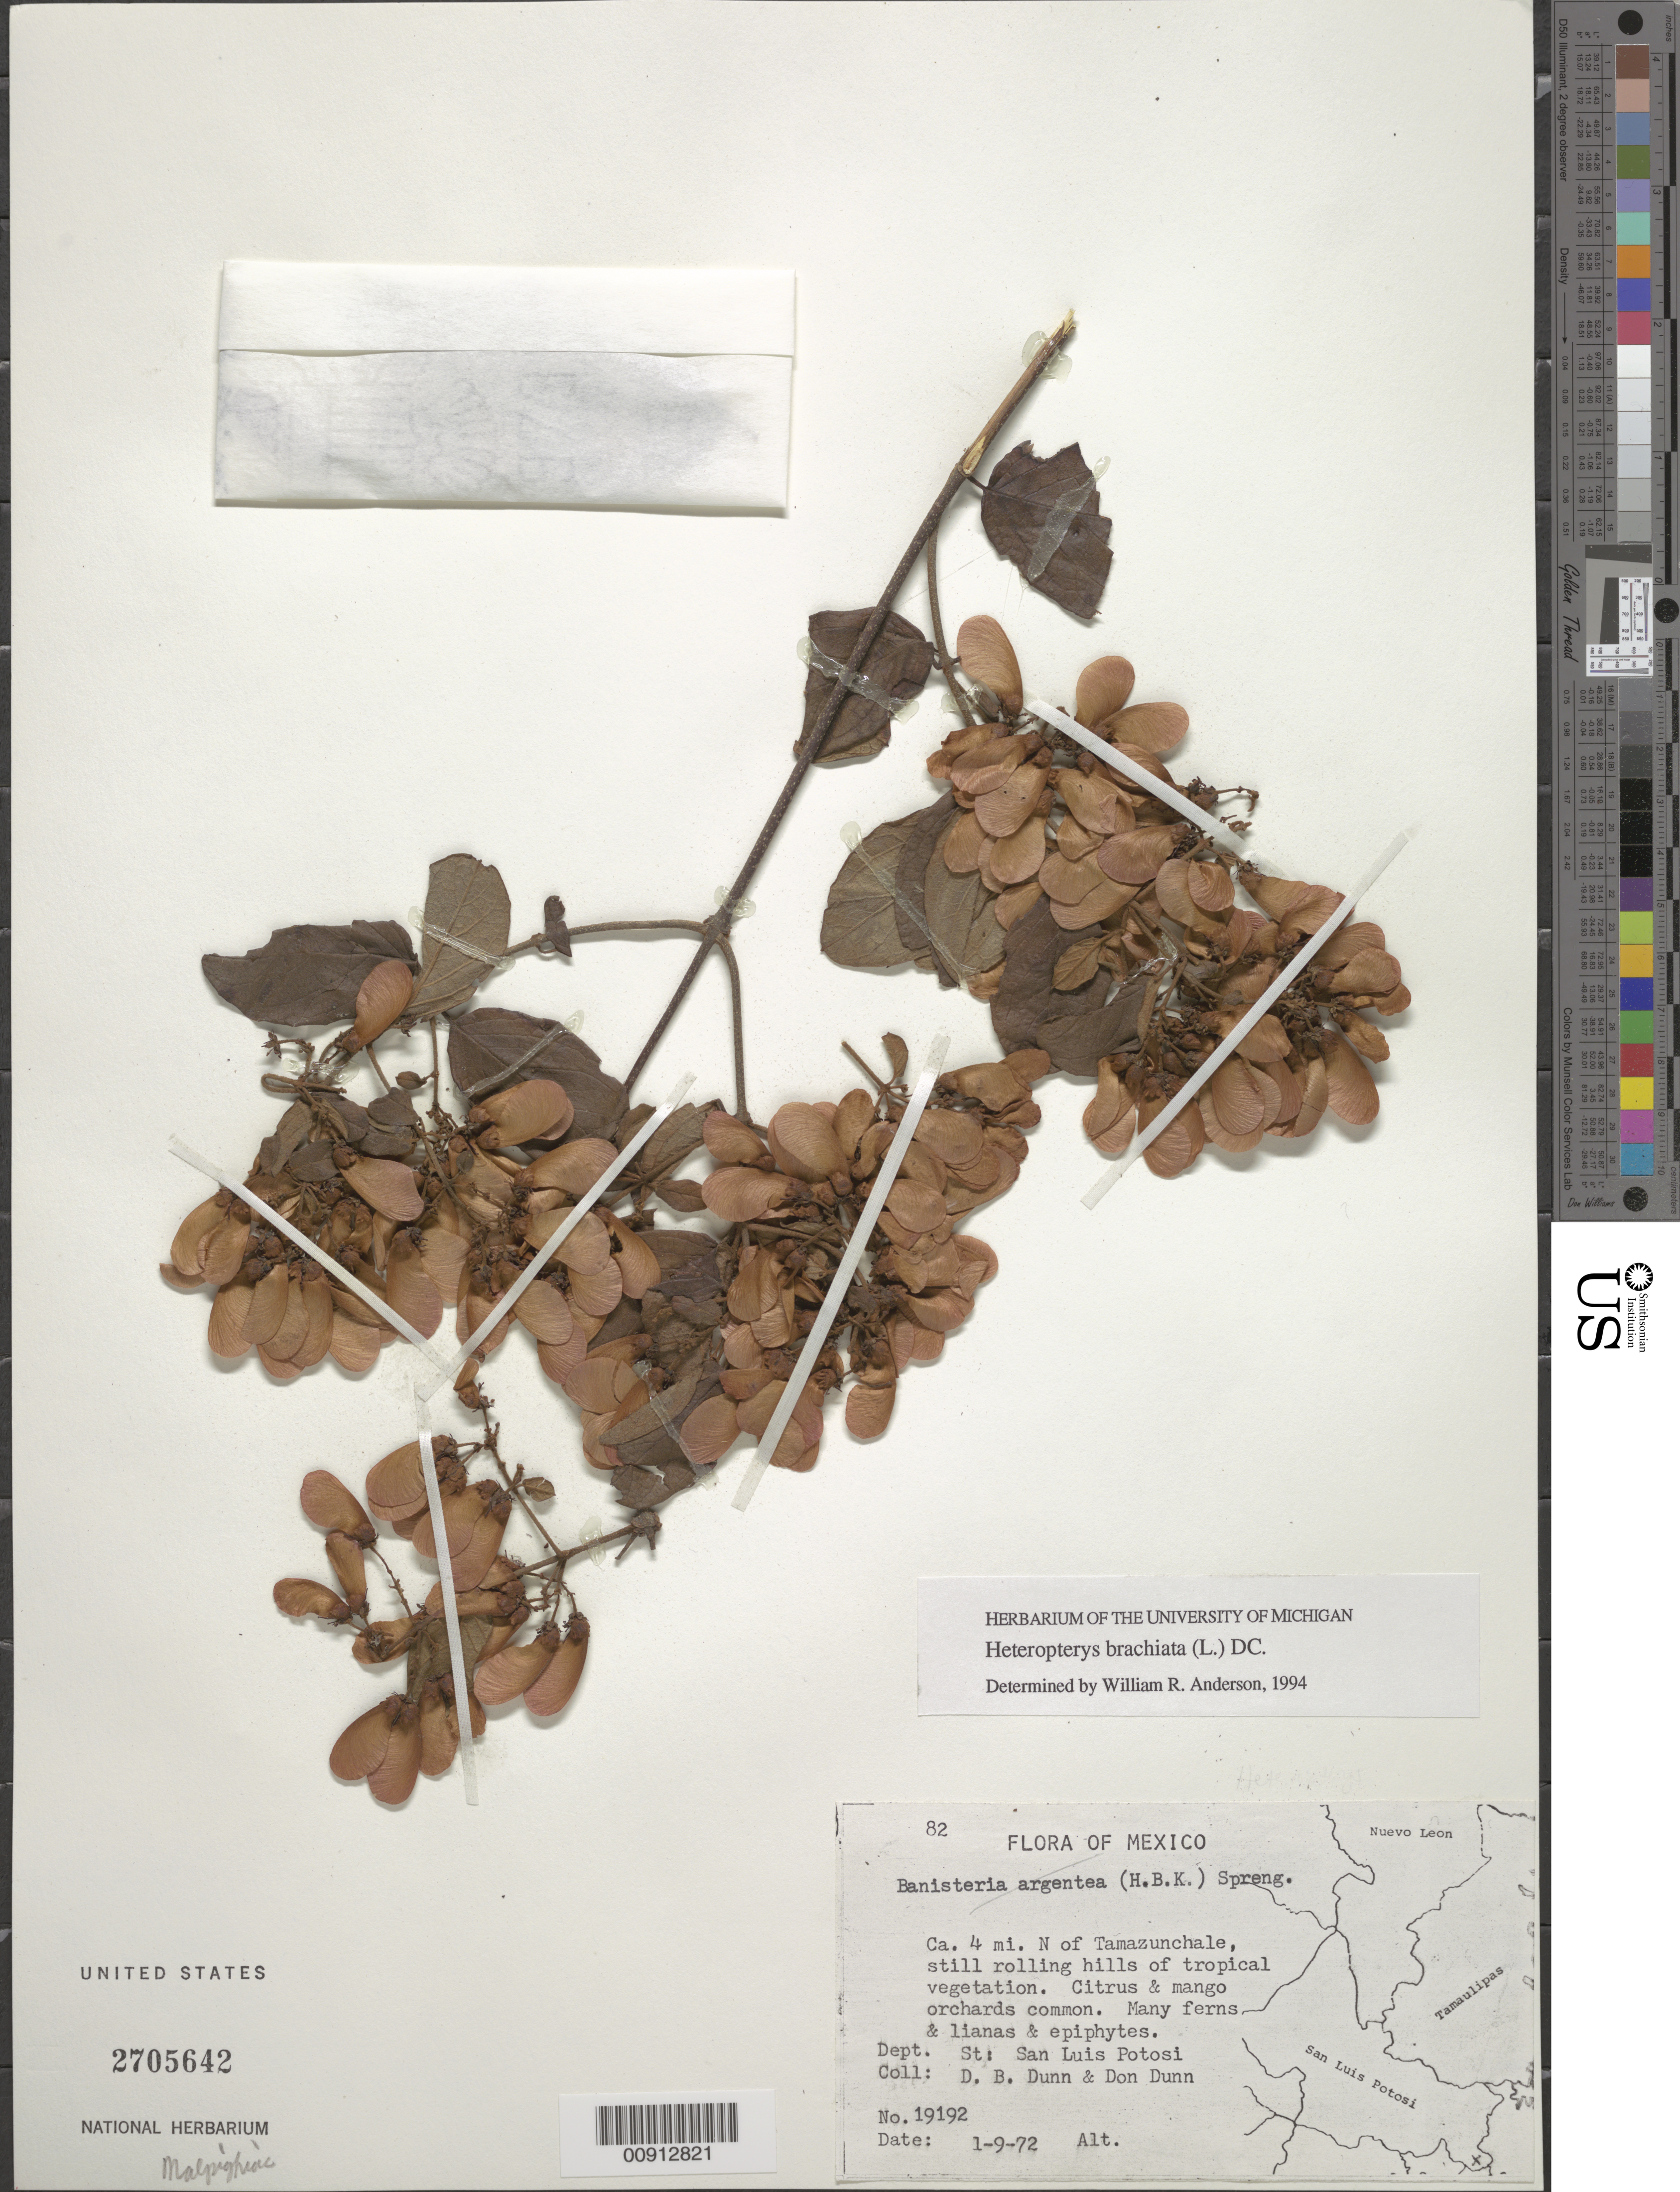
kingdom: Plantae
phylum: Tracheophyta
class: Magnoliopsida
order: Malpighiales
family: Malpighiaceae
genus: Heteropterys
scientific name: Heteropterys brachiata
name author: (L.) DC.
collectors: D. B. Dunn & D. Dunn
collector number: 19192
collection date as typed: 09 Jan 1972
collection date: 1972-01-09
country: Mexico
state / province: San Luis Potosí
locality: State of San Luis Potosí: ca. 4 mi. N of Tamazunchale.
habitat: Still rolling hills of tropical vegetation. Citrus & mango orchards common. Mant ferns & lianas & epiphytes.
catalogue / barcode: US 2705642